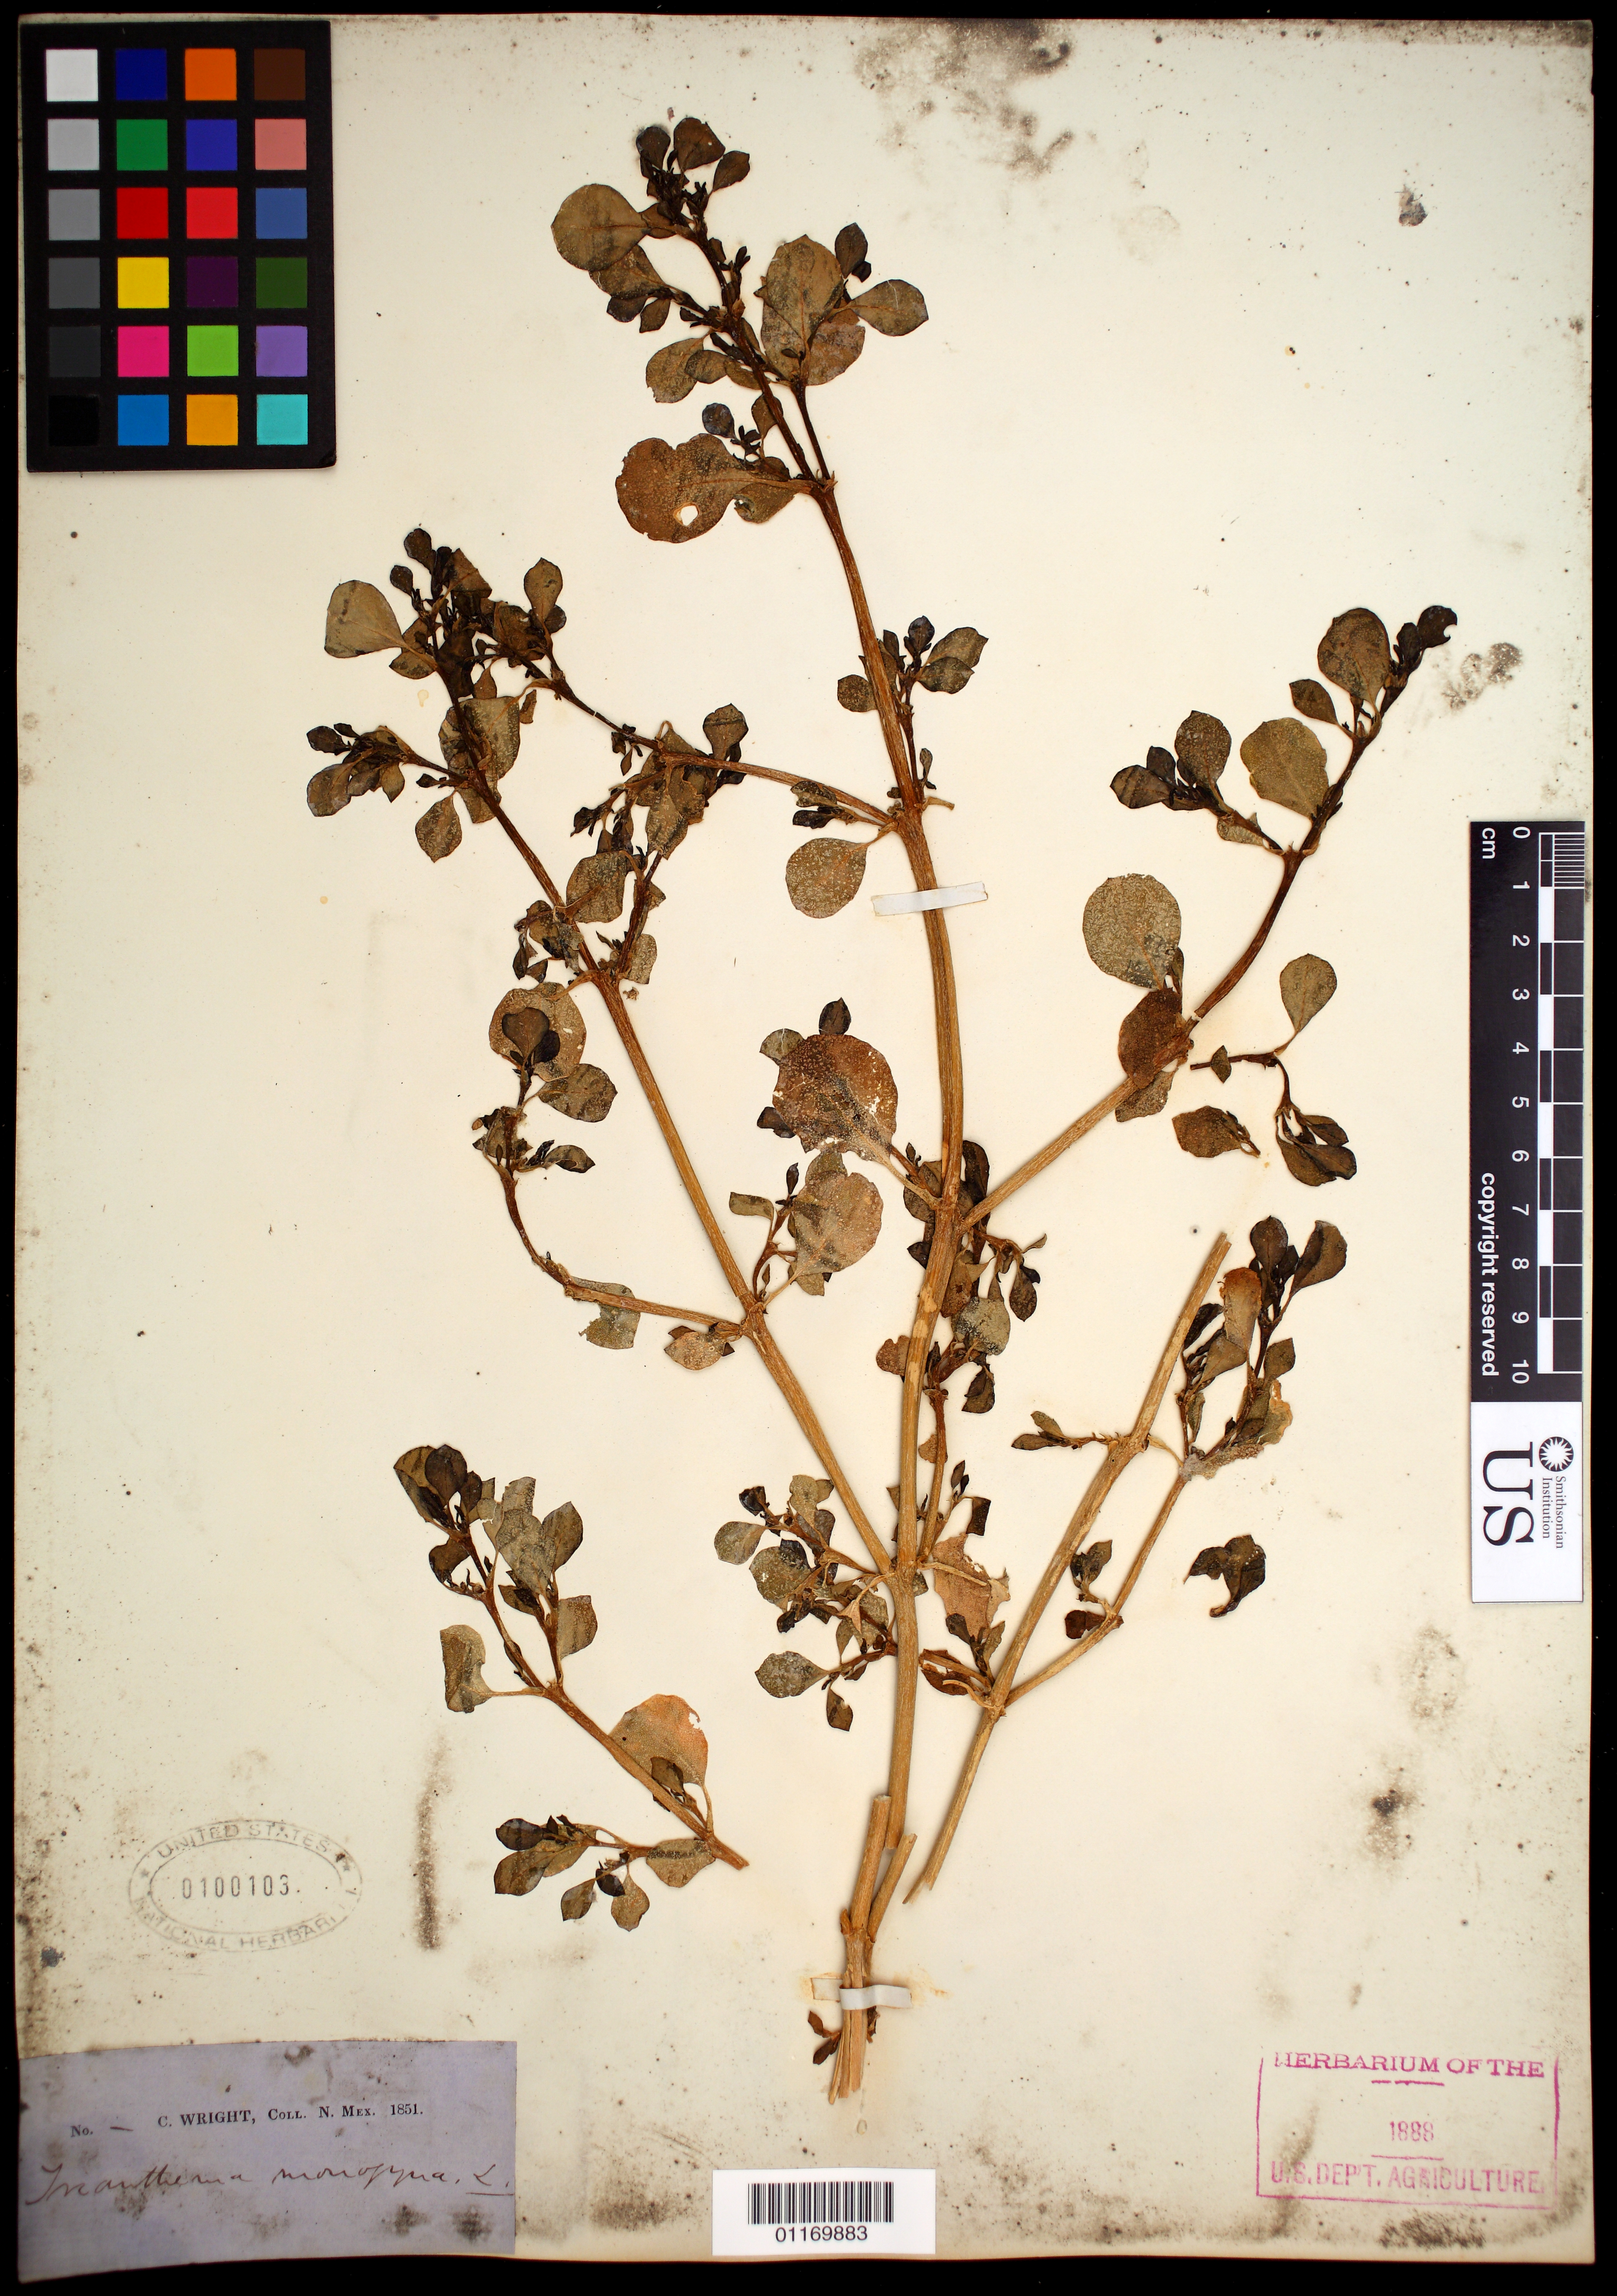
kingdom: Plantae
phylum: Tracheophyta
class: Magnoliopsida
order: Caryophyllales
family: Aizoaceae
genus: Trianthema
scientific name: Trianthema monogynum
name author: L.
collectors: C. Wright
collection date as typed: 1851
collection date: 1851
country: United States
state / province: New Mexico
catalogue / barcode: US 100103